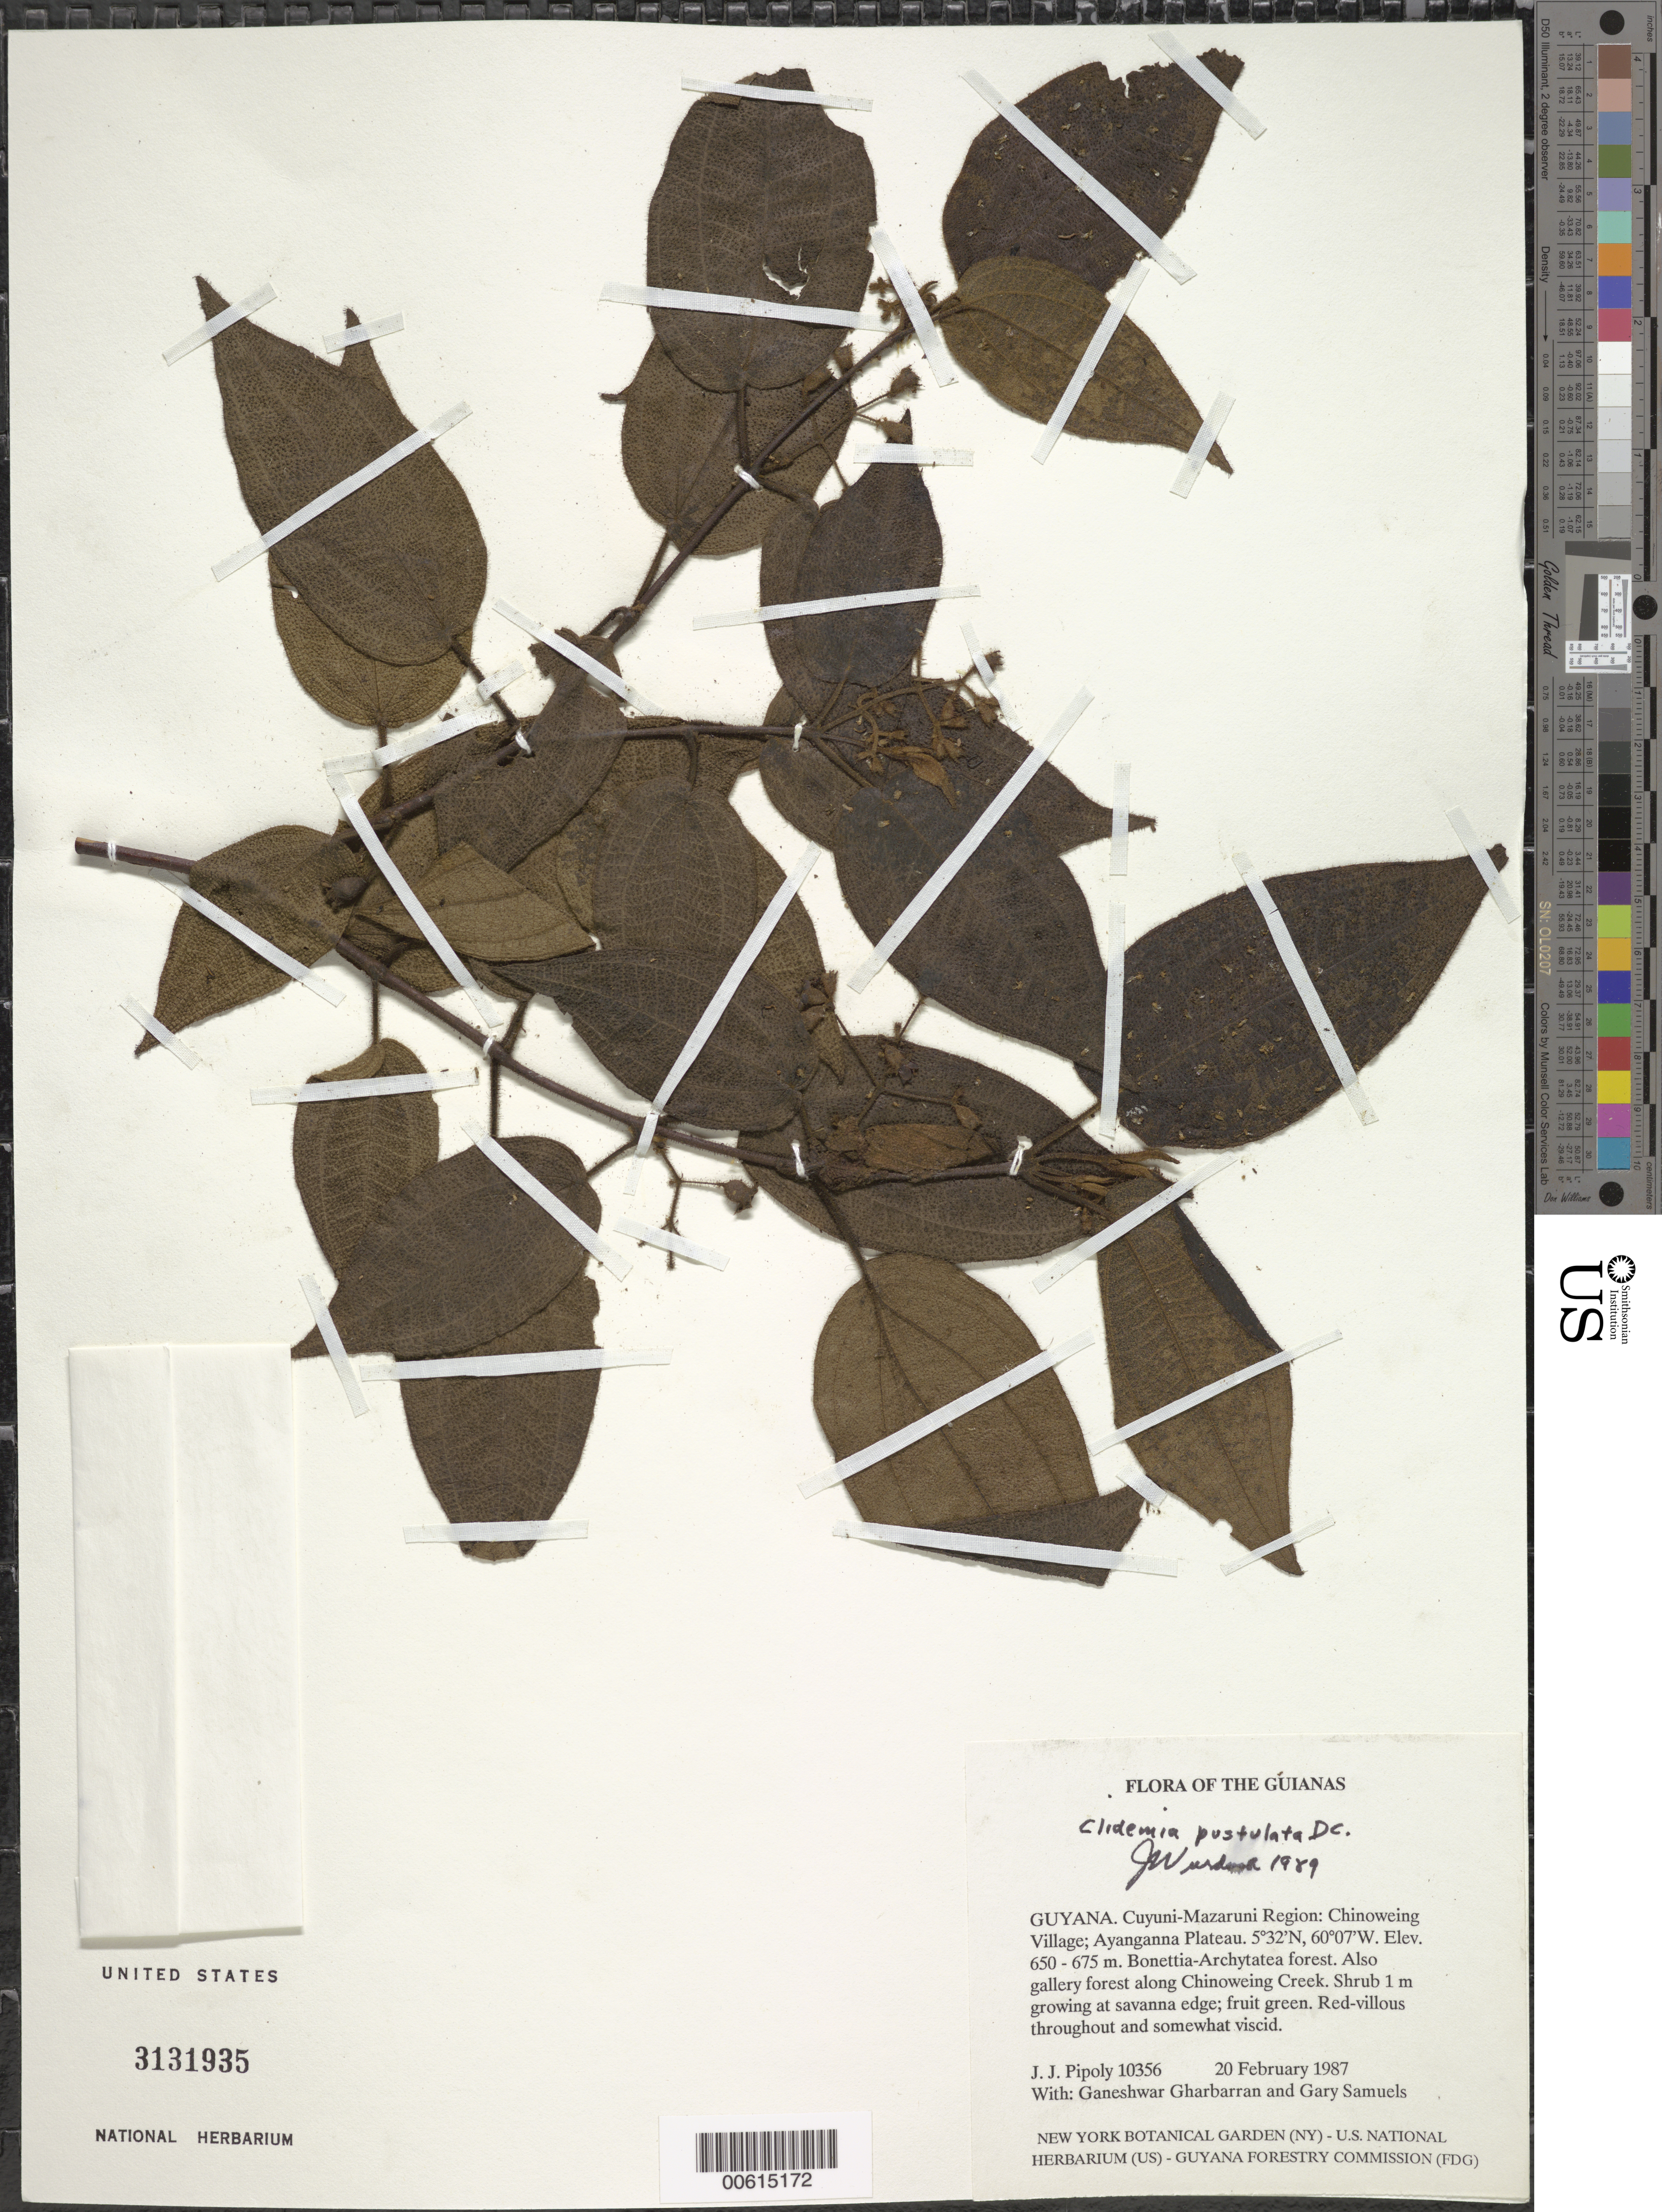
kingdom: Plantae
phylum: Tracheophyta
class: Magnoliopsida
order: Myrtales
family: Melastomataceae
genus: Clidemia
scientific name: Clidemia pustulata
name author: DC.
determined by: Wurdack, John J., (US), US (UNITED STATES)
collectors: J. J. Pipoly, G. Gharbarran & G. Samuels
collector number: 10356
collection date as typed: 20 February 1987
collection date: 1987-02-20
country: Guyana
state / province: Cuyuni-Mazaruni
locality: Chinoweing Village; Ayanganna Plateau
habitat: Bonnetia-Archytaea forest. Also gallery forest along Chinoweing Creek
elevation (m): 650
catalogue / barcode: US 3131935